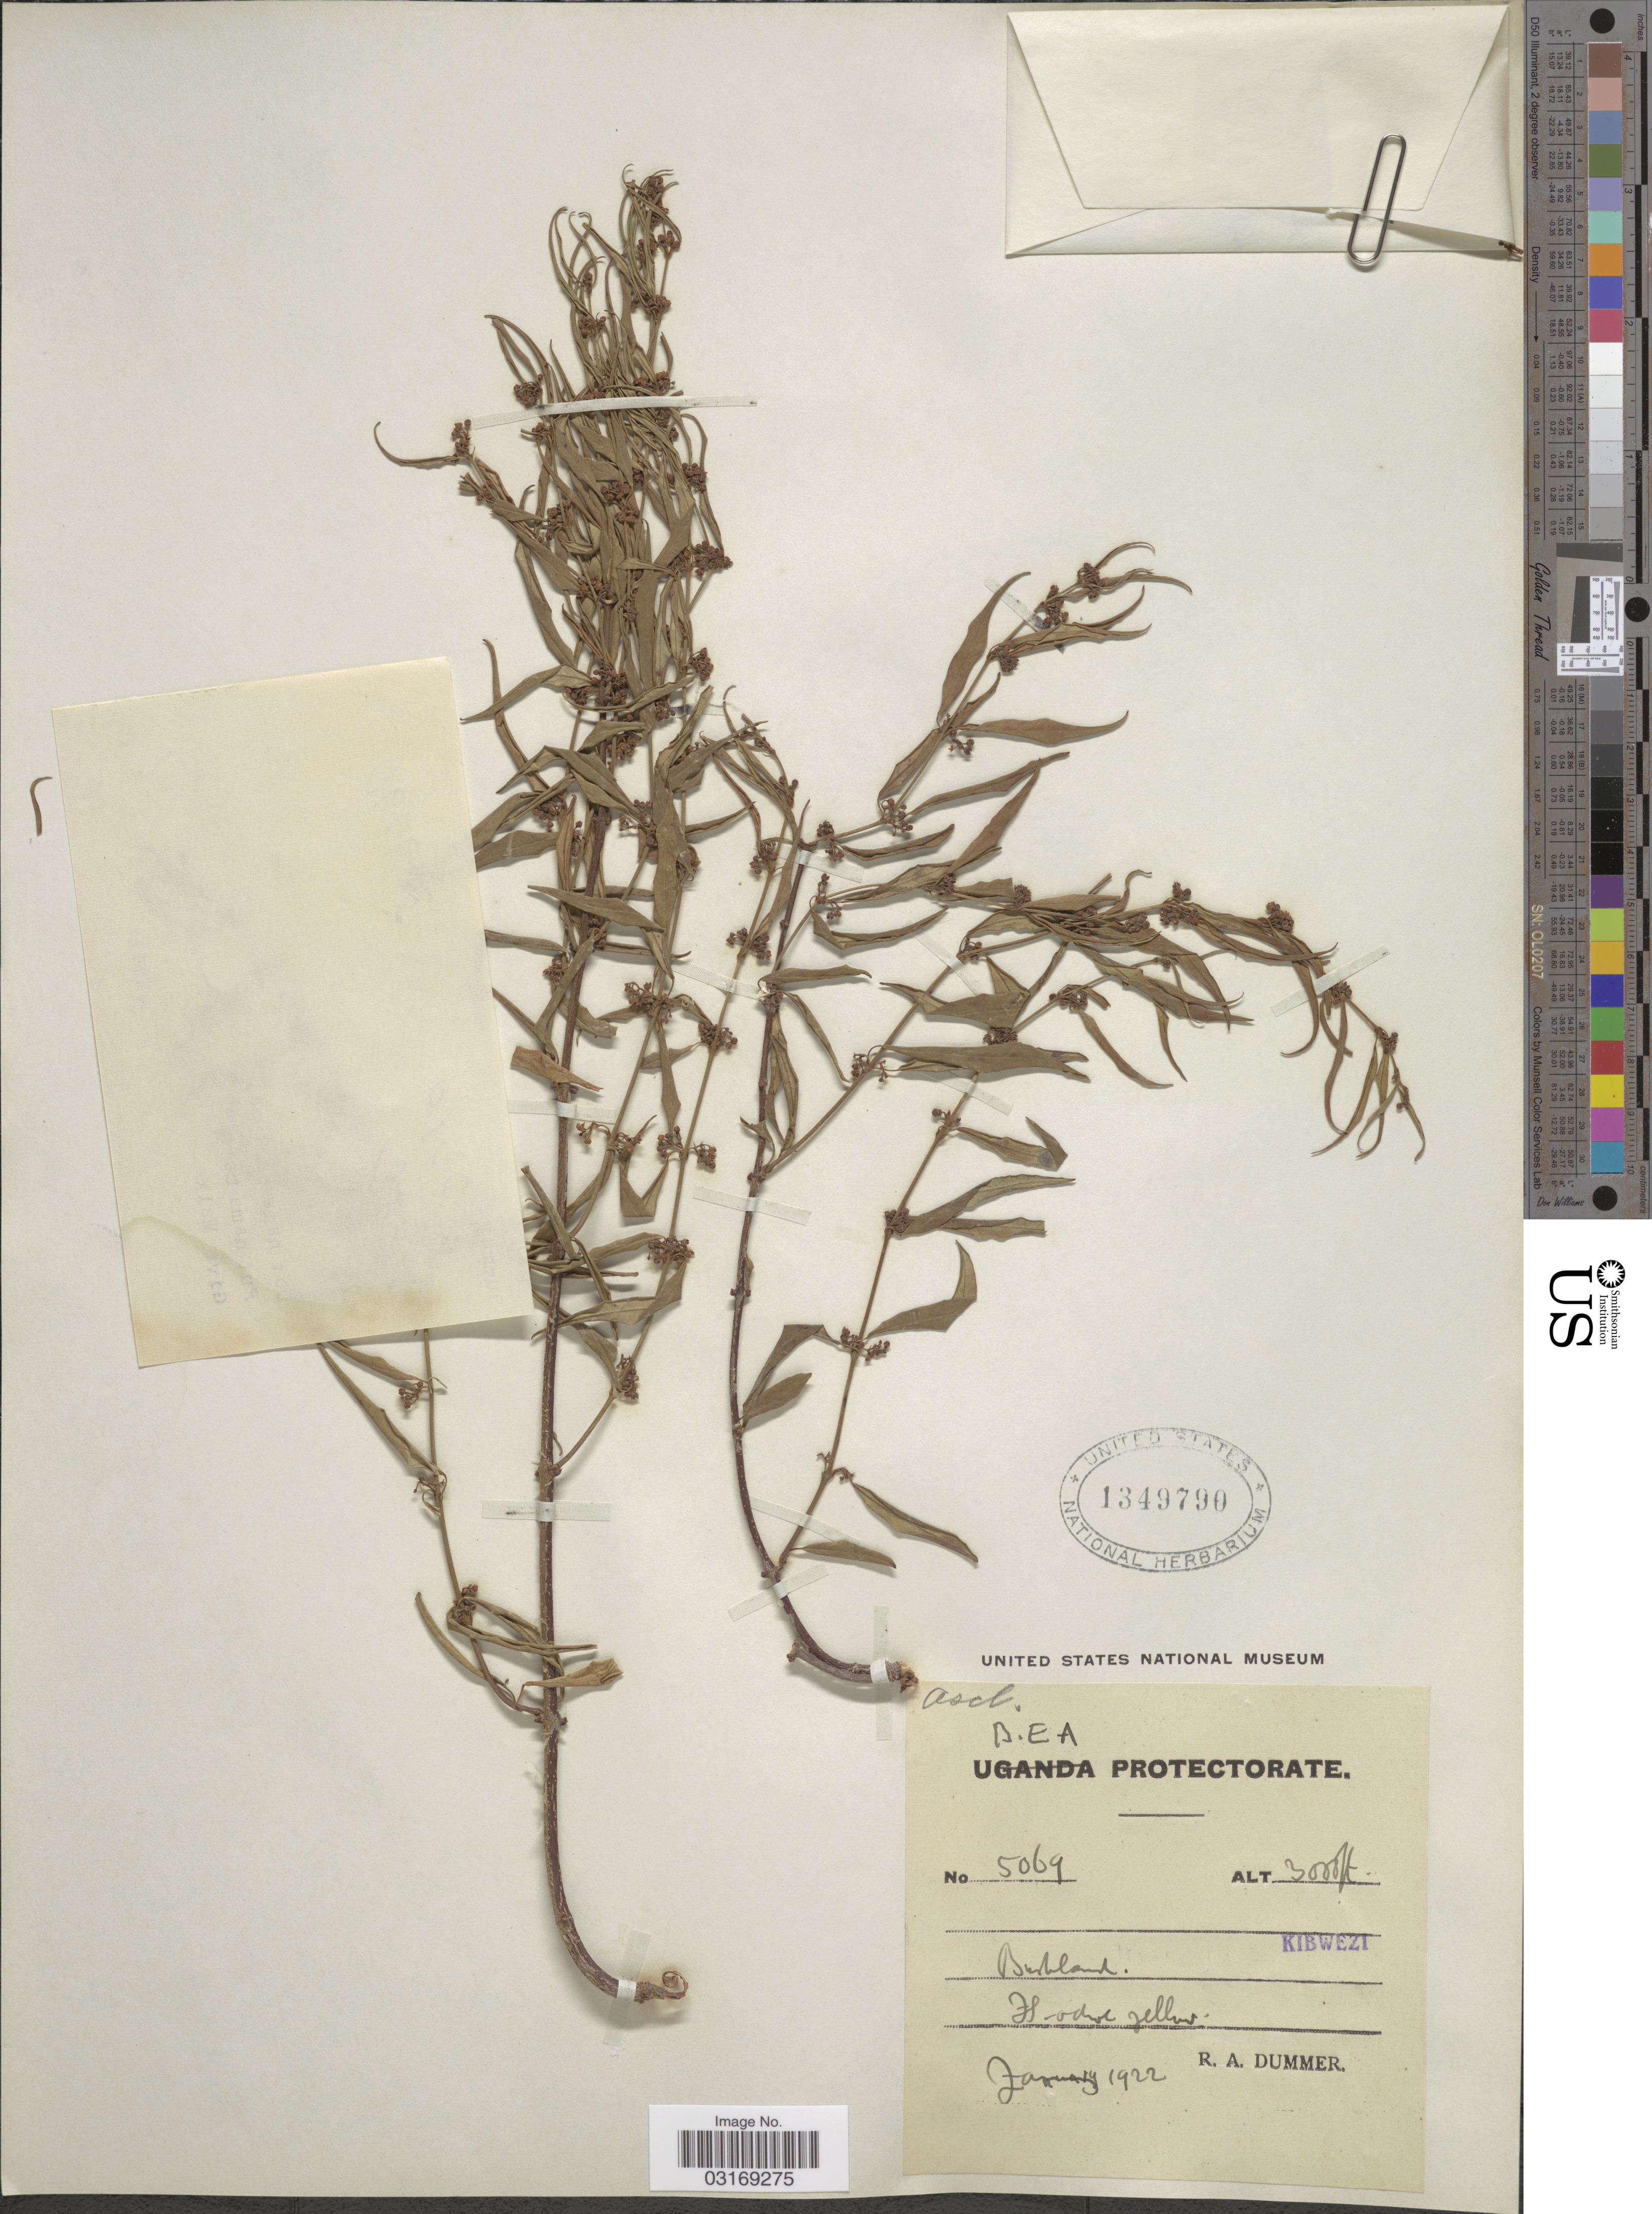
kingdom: Plantae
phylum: Tracheophyta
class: Magnoliopsida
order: Gentianales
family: Apocynaceae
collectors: R. Dümmer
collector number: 5069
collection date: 1922-01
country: Kenya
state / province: Makueni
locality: B.E.A. Kibwezi.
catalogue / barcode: US 1349790